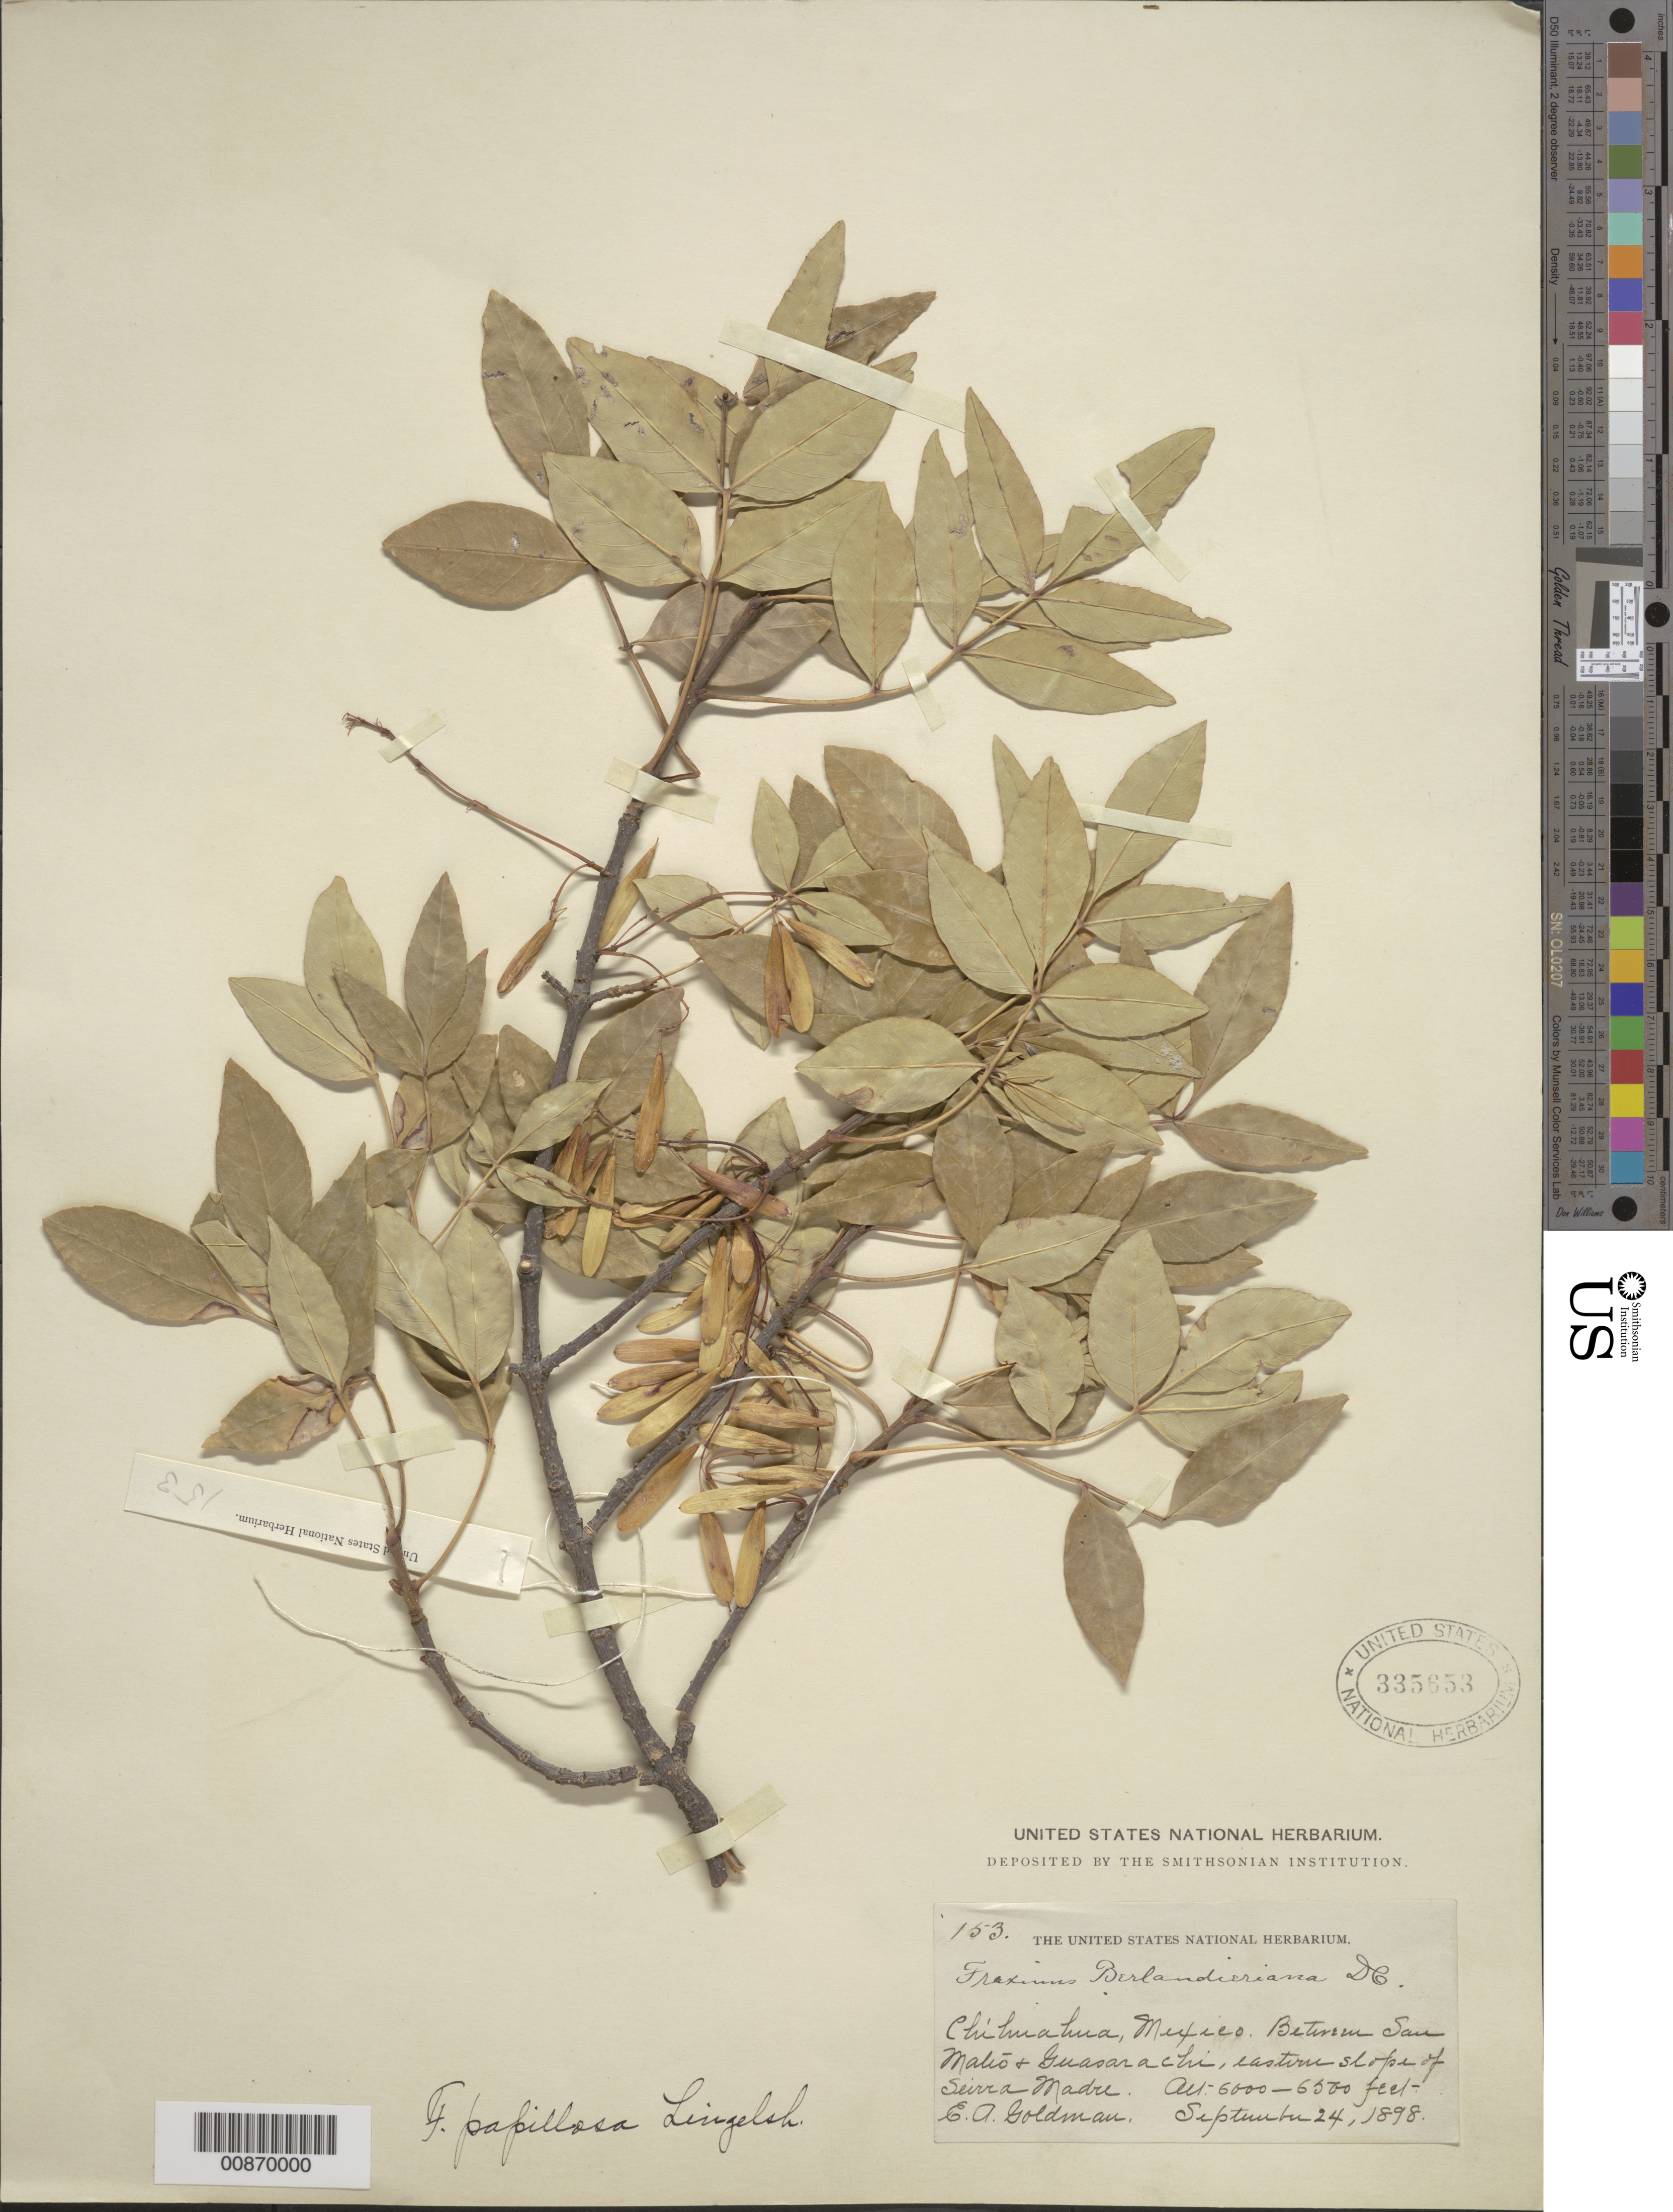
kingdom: Plantae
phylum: Tracheophyta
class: Magnoliopsida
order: Lamiales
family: Oleaceae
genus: Fraxinus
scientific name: Fraxinus papillosa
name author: Lingelsh.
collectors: E. A. Goldman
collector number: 153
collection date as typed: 24 Sep 1898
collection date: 1898-09-24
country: Mexico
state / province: Chihuahua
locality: Between San Mateo and Guasarachi, eastern slope of Sierra Madre, Chihuahua.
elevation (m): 1829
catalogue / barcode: US 335653